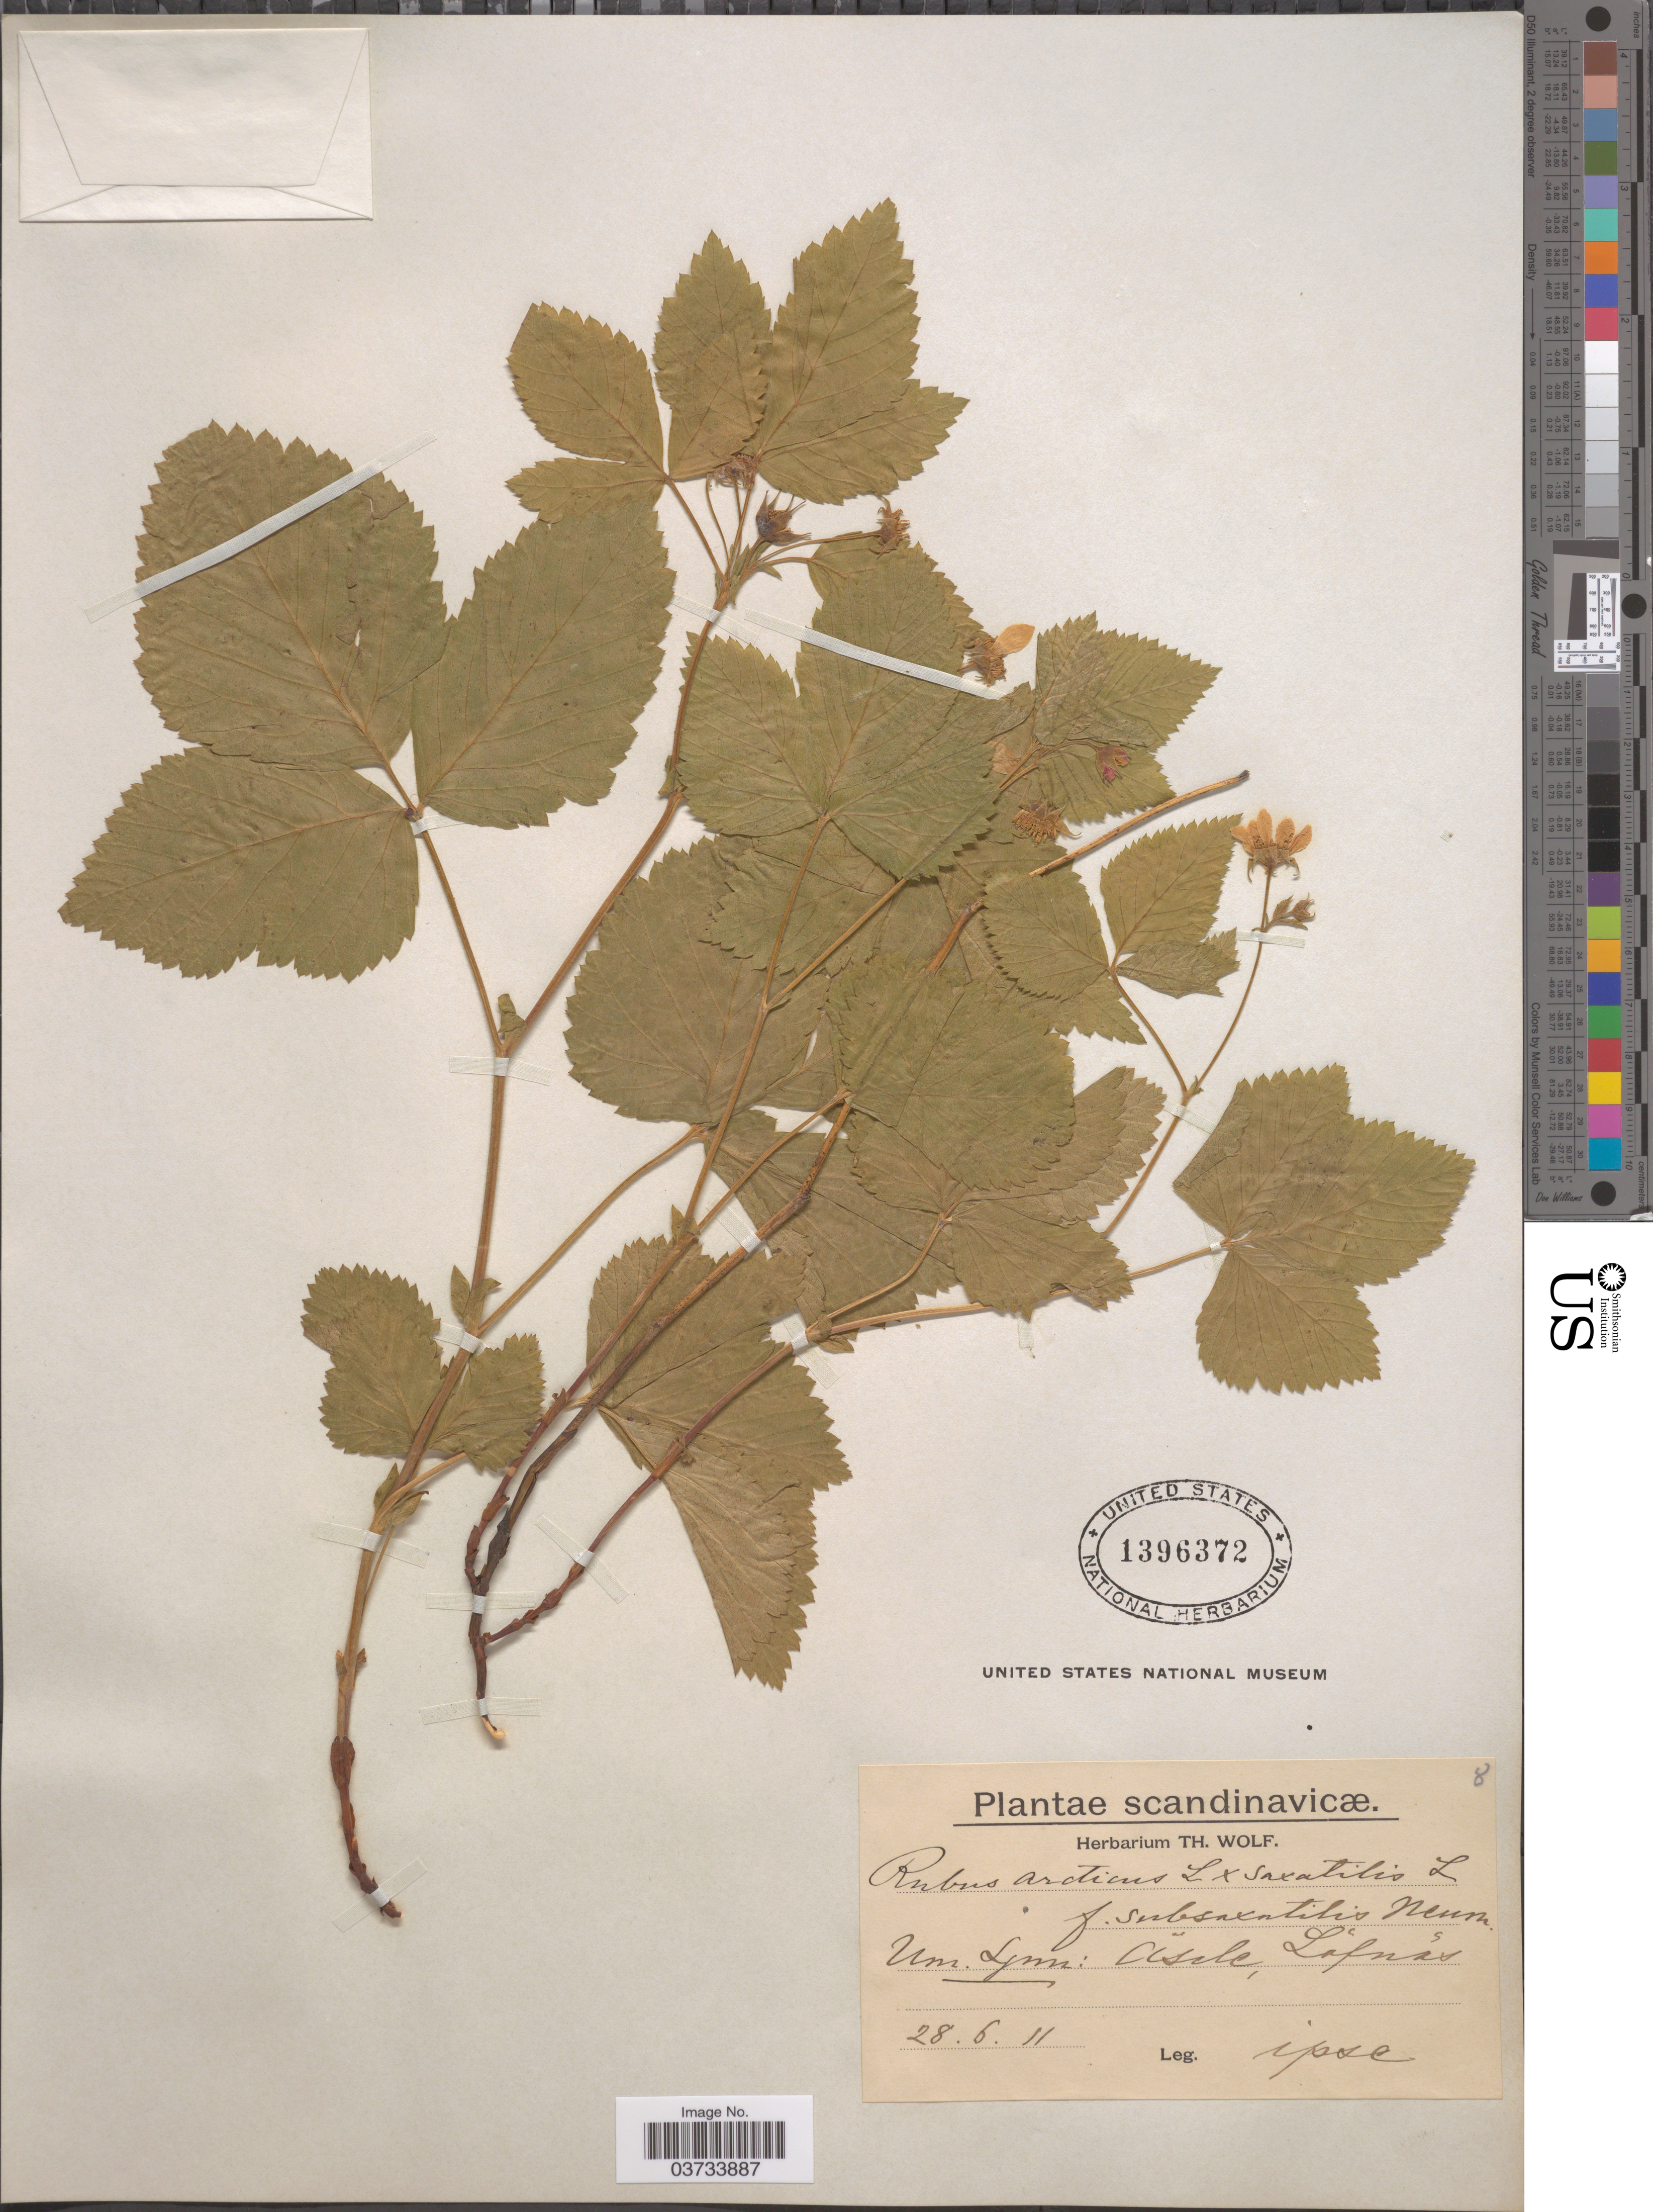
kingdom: Plantae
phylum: Tracheophyta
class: Magnoliopsida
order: Rosales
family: Rosaceae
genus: Rubus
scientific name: Rubus arcticus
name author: L.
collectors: T. Wolf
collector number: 8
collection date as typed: Transcribed d/m/y: 28/6/11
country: Sweden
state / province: Västerbotten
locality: Scandinavicæ. Um Lpm.: Åsele, Löfnäs [ = Lövnäs].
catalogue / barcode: US 1396372